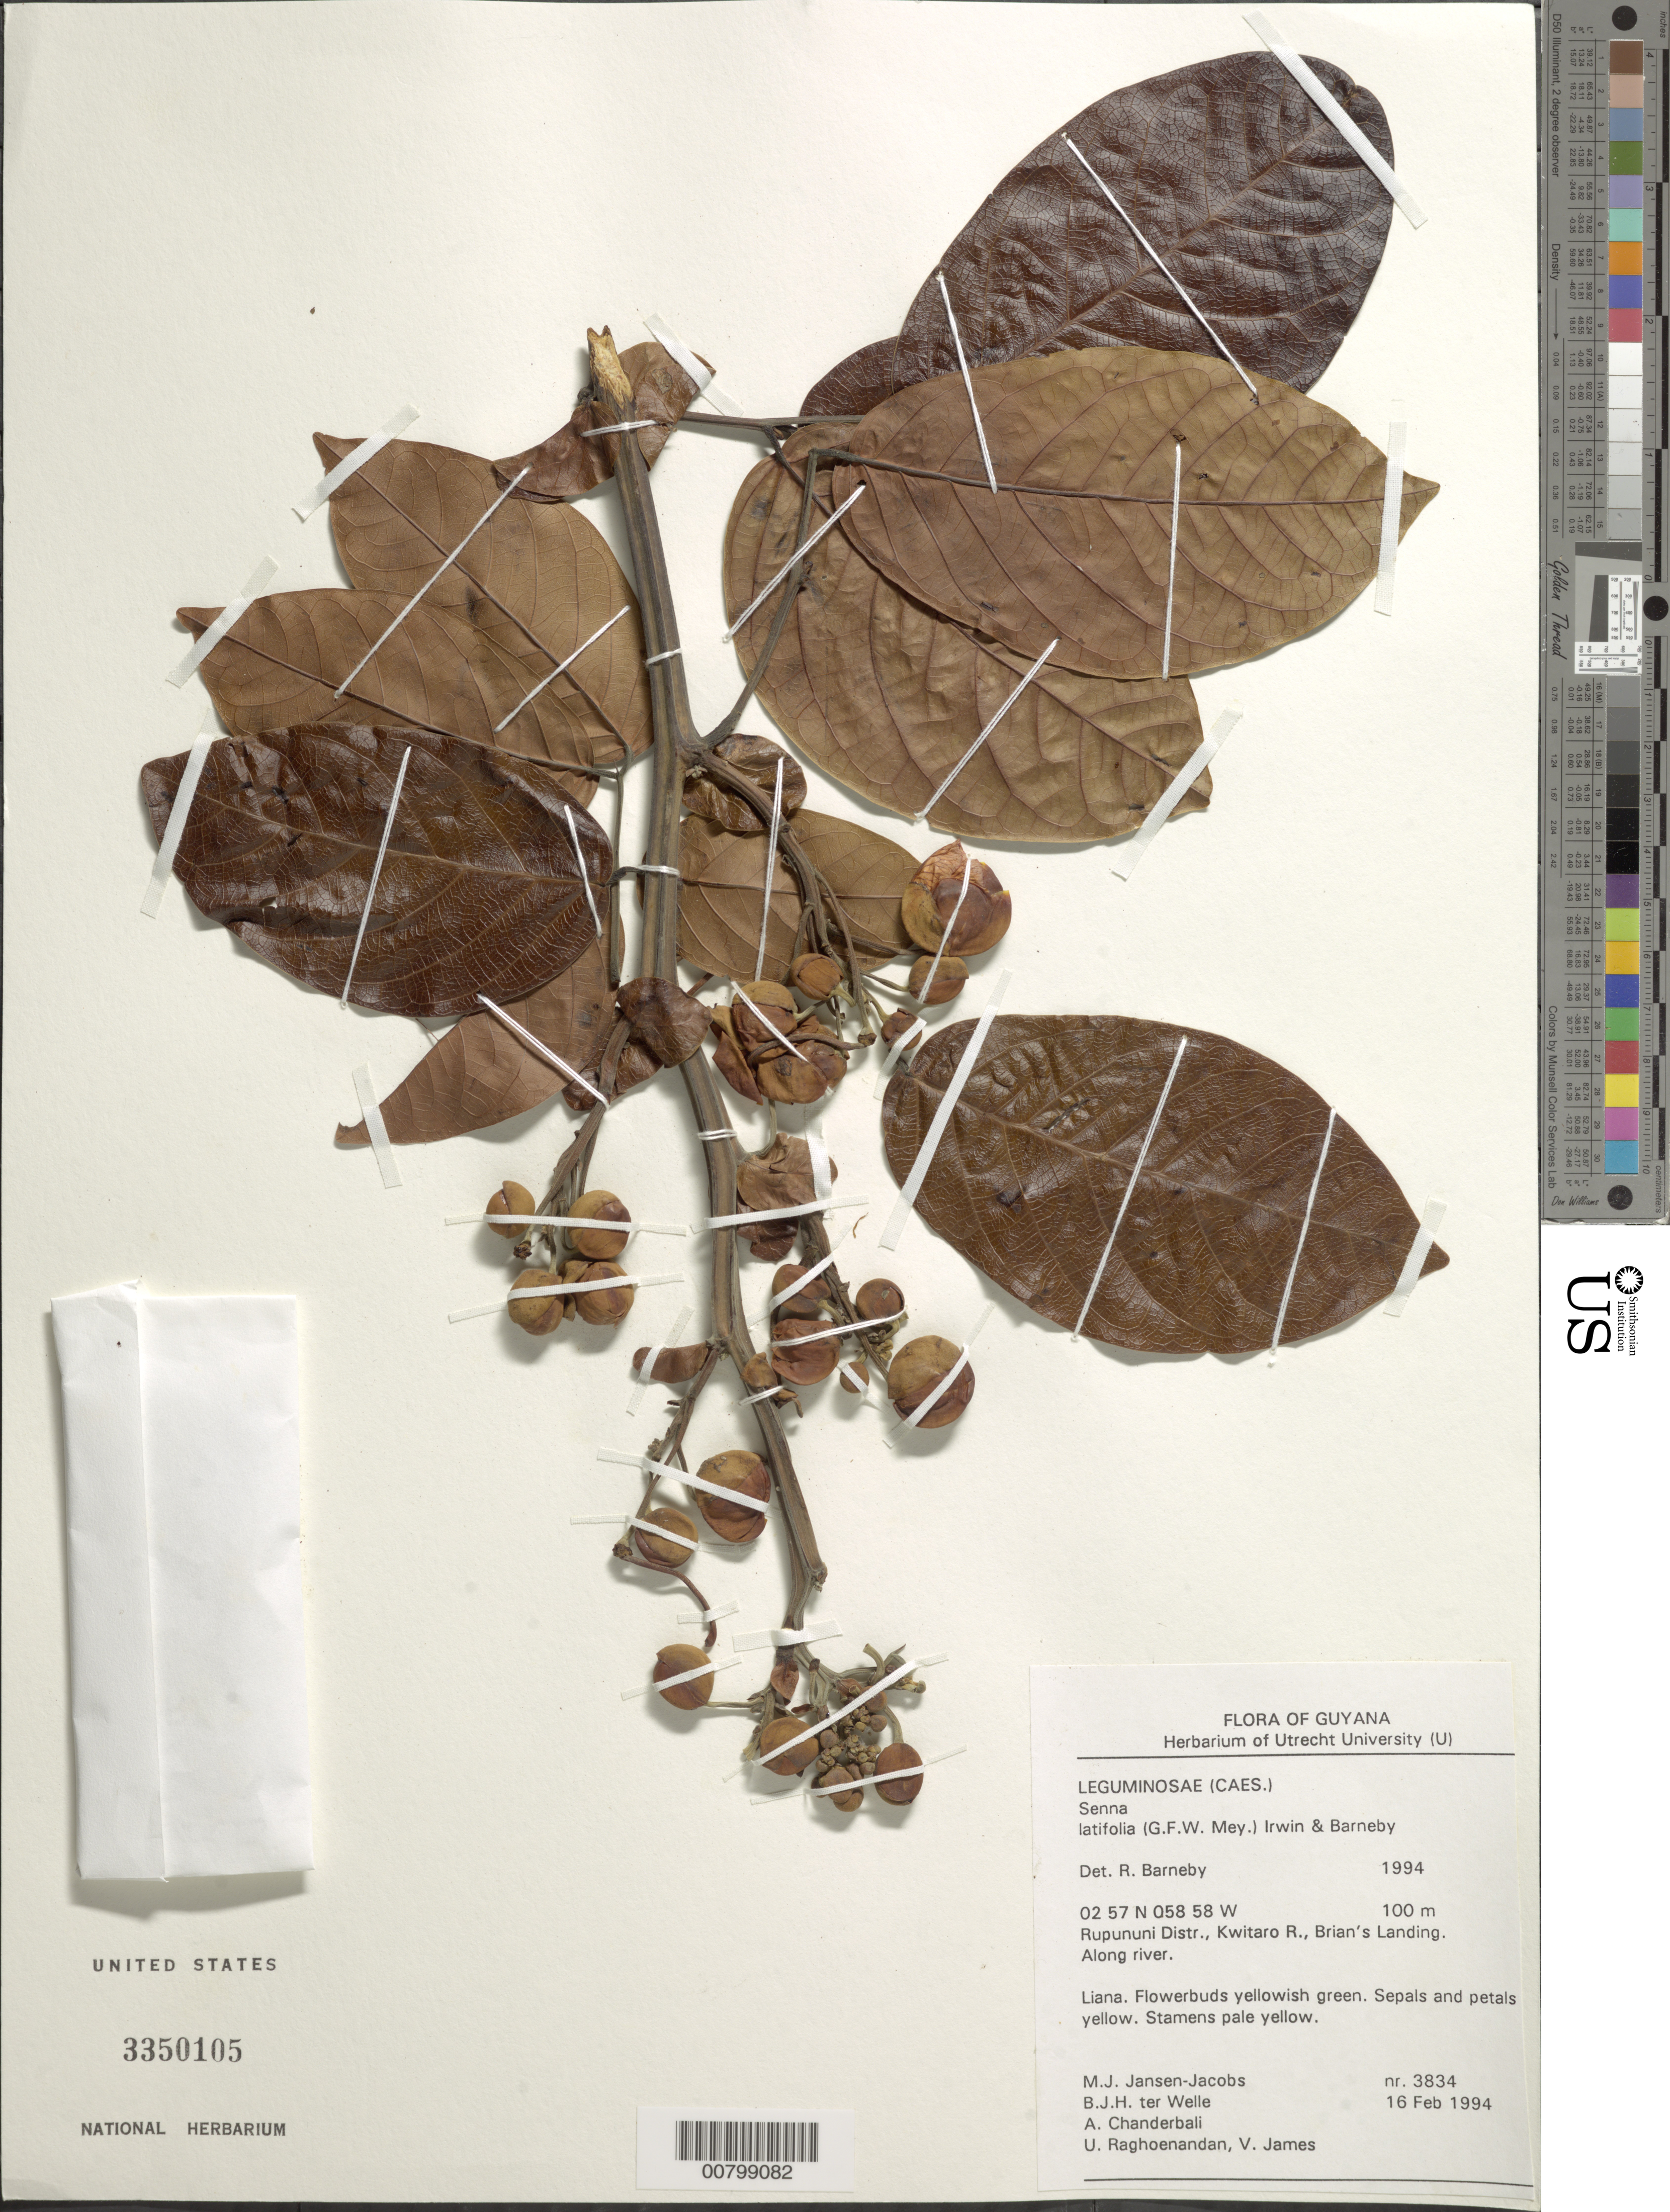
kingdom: Plantae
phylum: Tracheophyta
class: Magnoliopsida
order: Fabales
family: Fabaceae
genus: Senna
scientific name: Senna latifolia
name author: (G. Mey.) H.S. Irwin & Barneby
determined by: Barneby, Rupert C., (NY)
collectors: M. J. Jansen-Jacobs, B. Welle, A. S. Chanderbali, U. Raghoenandan & V. James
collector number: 3834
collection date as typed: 16-Feb-94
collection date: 1994-02-16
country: Guyana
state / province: U. Takutu-U. Essequibo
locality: Brian's Landing, Kwitaro R.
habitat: Along river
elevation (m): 100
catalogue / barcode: US 3350105